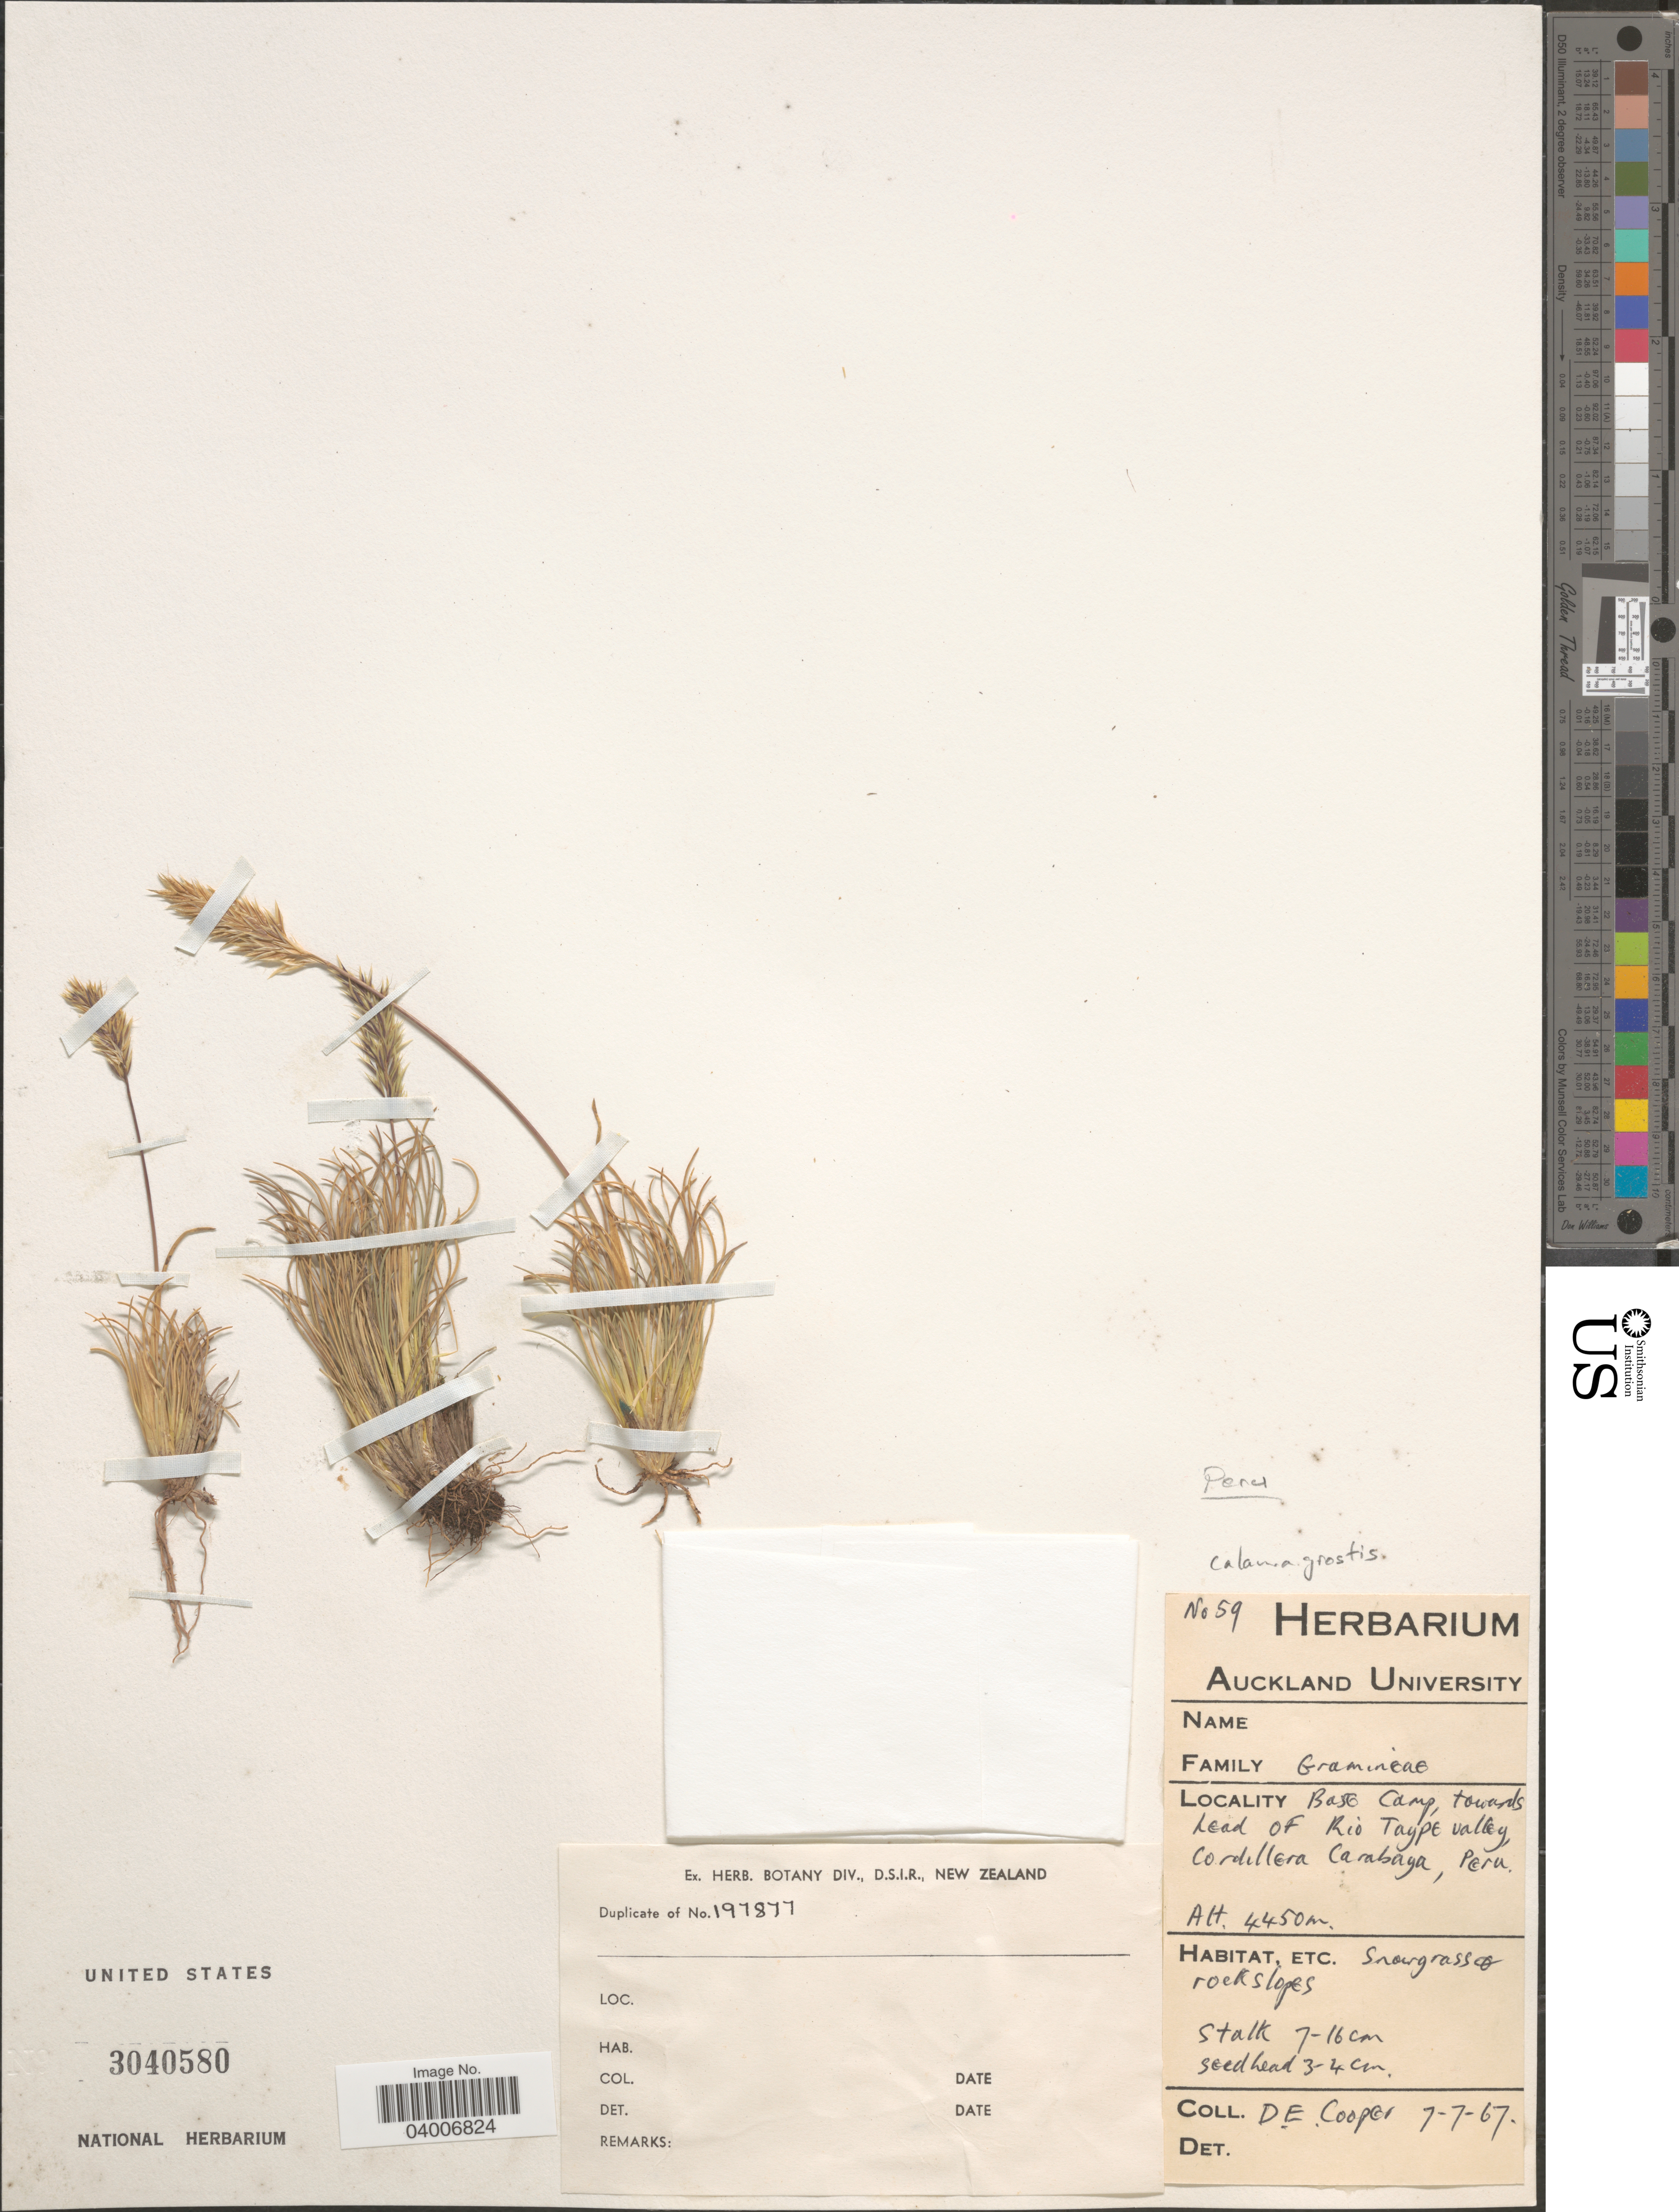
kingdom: Plantae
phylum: Tracheophyta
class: Liliopsida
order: Poales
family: Poaceae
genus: Cinnagrostis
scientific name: Cinnagrostis sp.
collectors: D. E. Cooper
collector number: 59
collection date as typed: Transcribed d/m/y: 7/7/67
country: Peru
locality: Base Camp, towards Lead of Rio Taype valley, Cordillera Carabaya.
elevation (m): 4450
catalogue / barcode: US 3040580